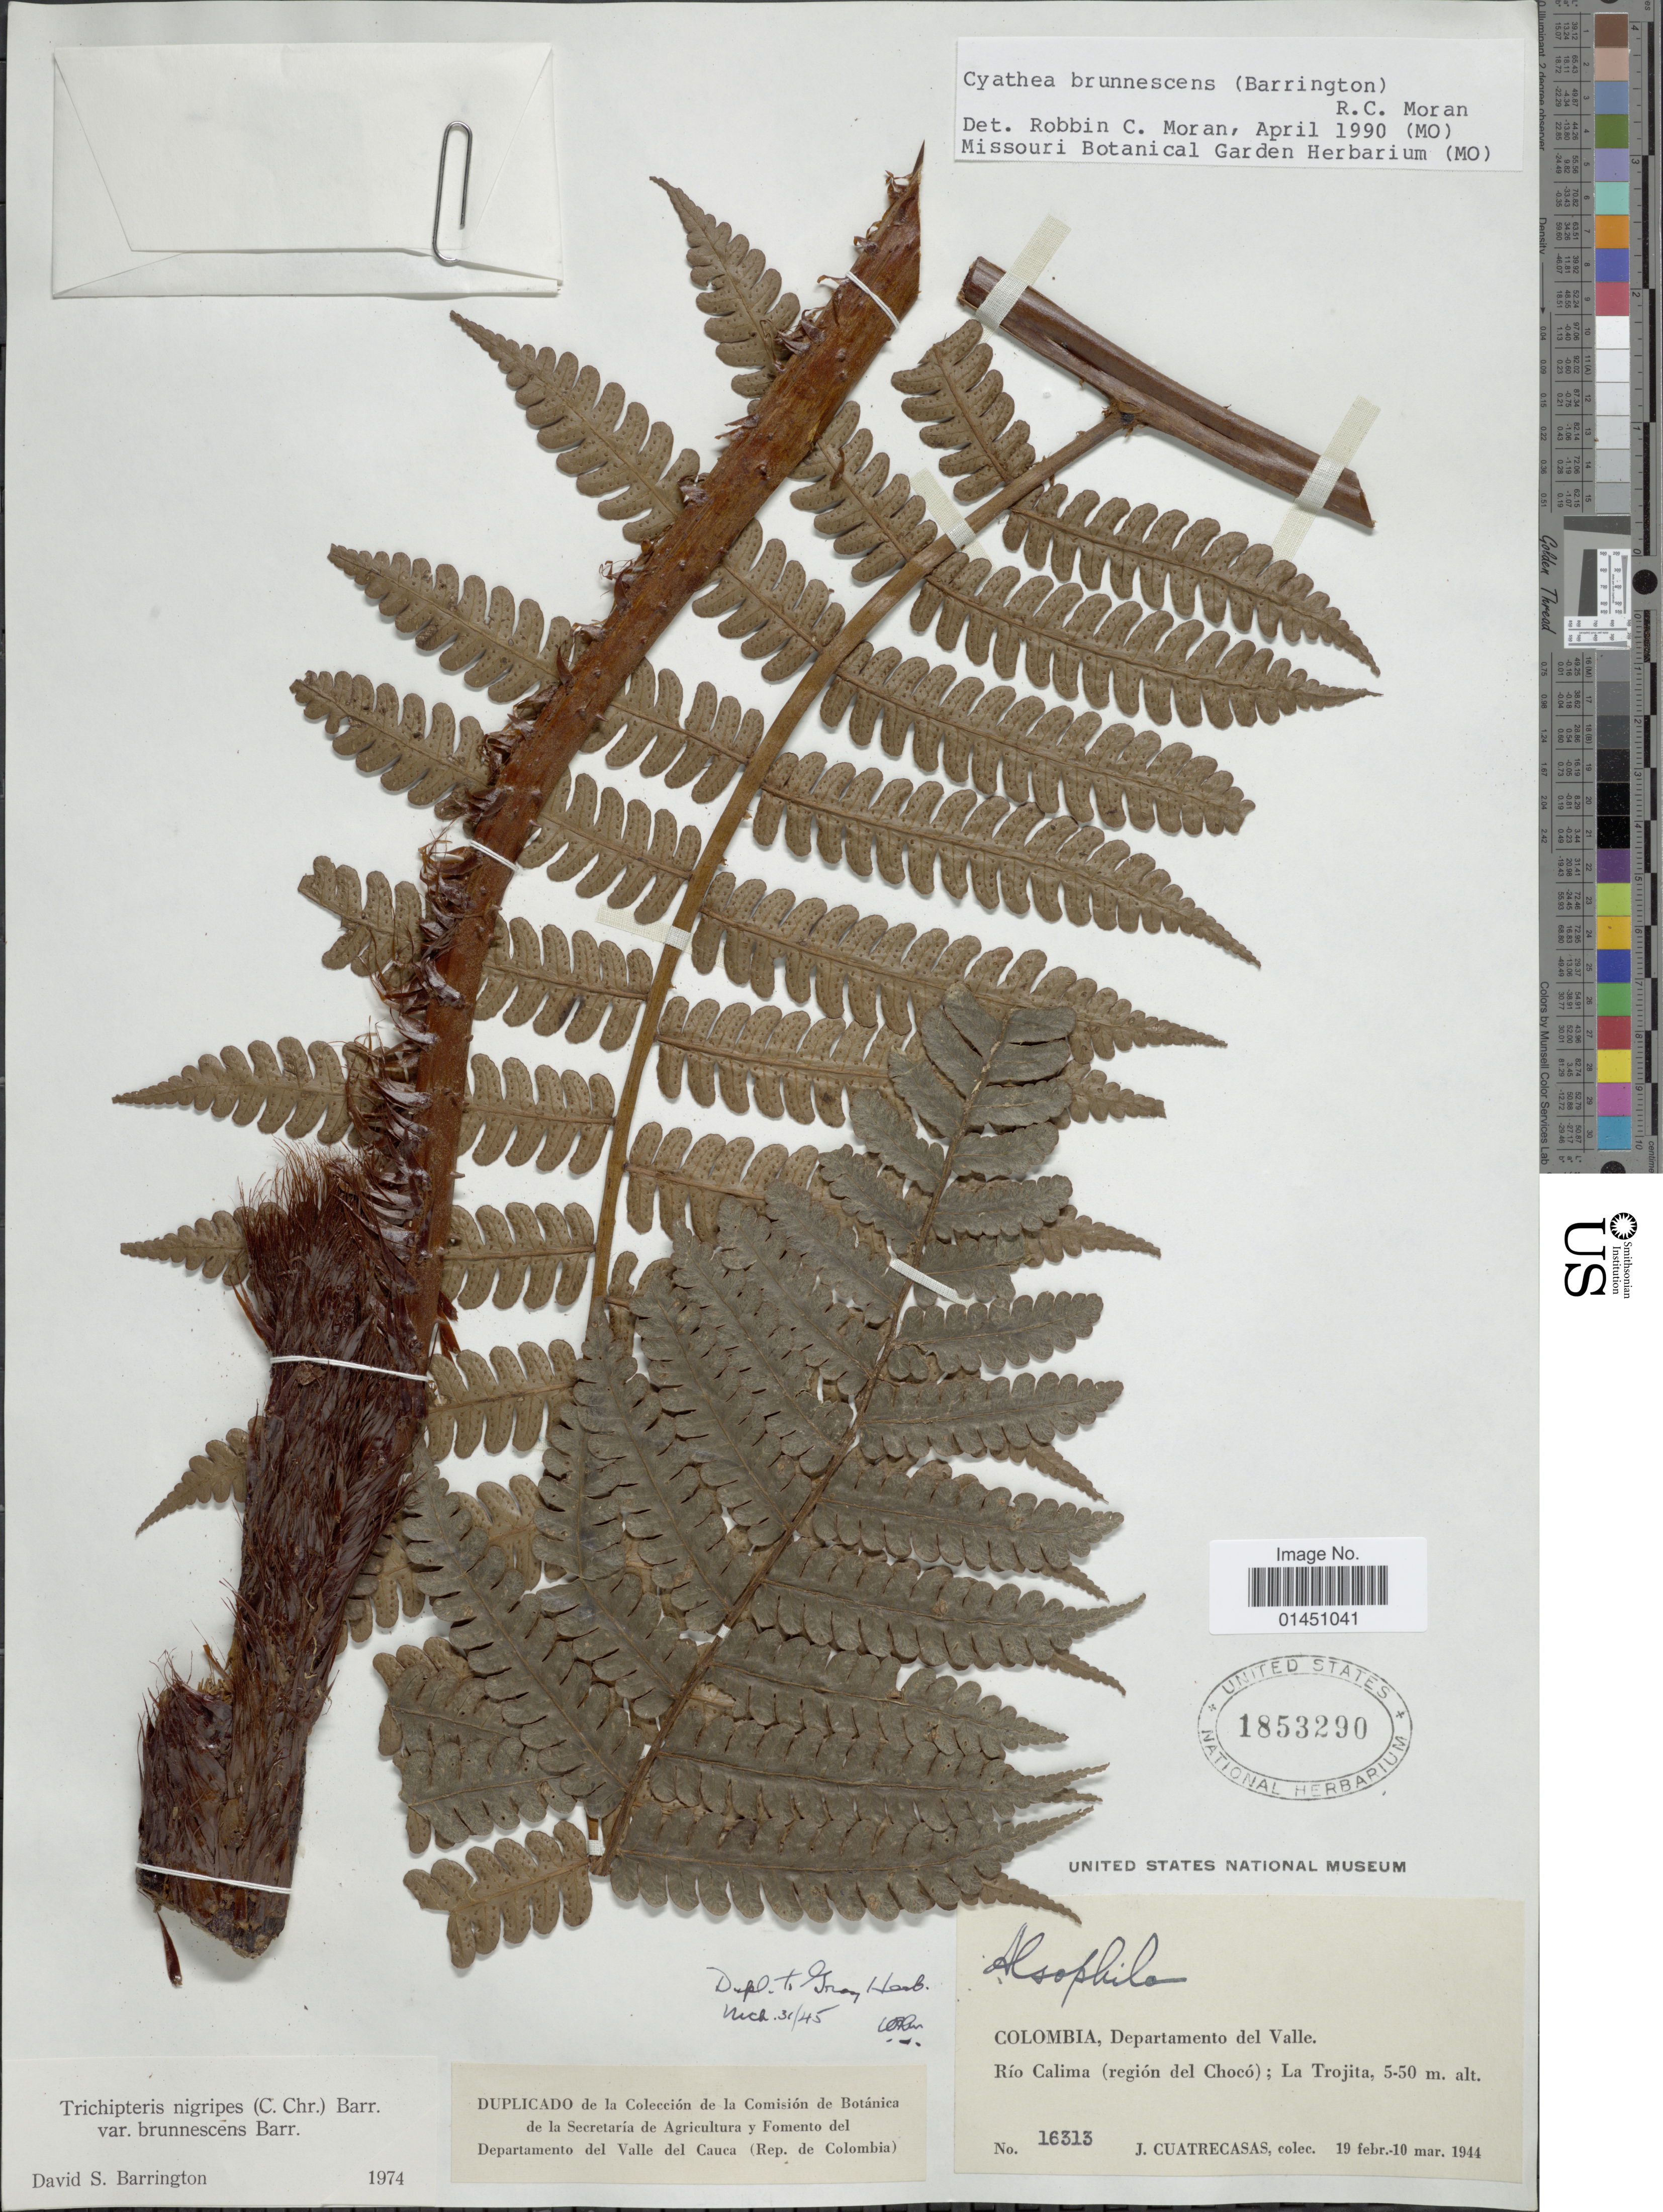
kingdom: Plantae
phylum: Tracheophyta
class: Polypodiopsida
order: Cyatheales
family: Cyatheaceae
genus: Cyathea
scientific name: Cyathea brunnescens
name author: (Barrington) R.C. Moran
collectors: J. Cuatrecasas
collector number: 16313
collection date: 1944-02-19/1944-03-10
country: Colombia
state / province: Valle del Cauca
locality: Rio Calima (region del Choco); Lo Trojita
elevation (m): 5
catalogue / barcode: US 1853290